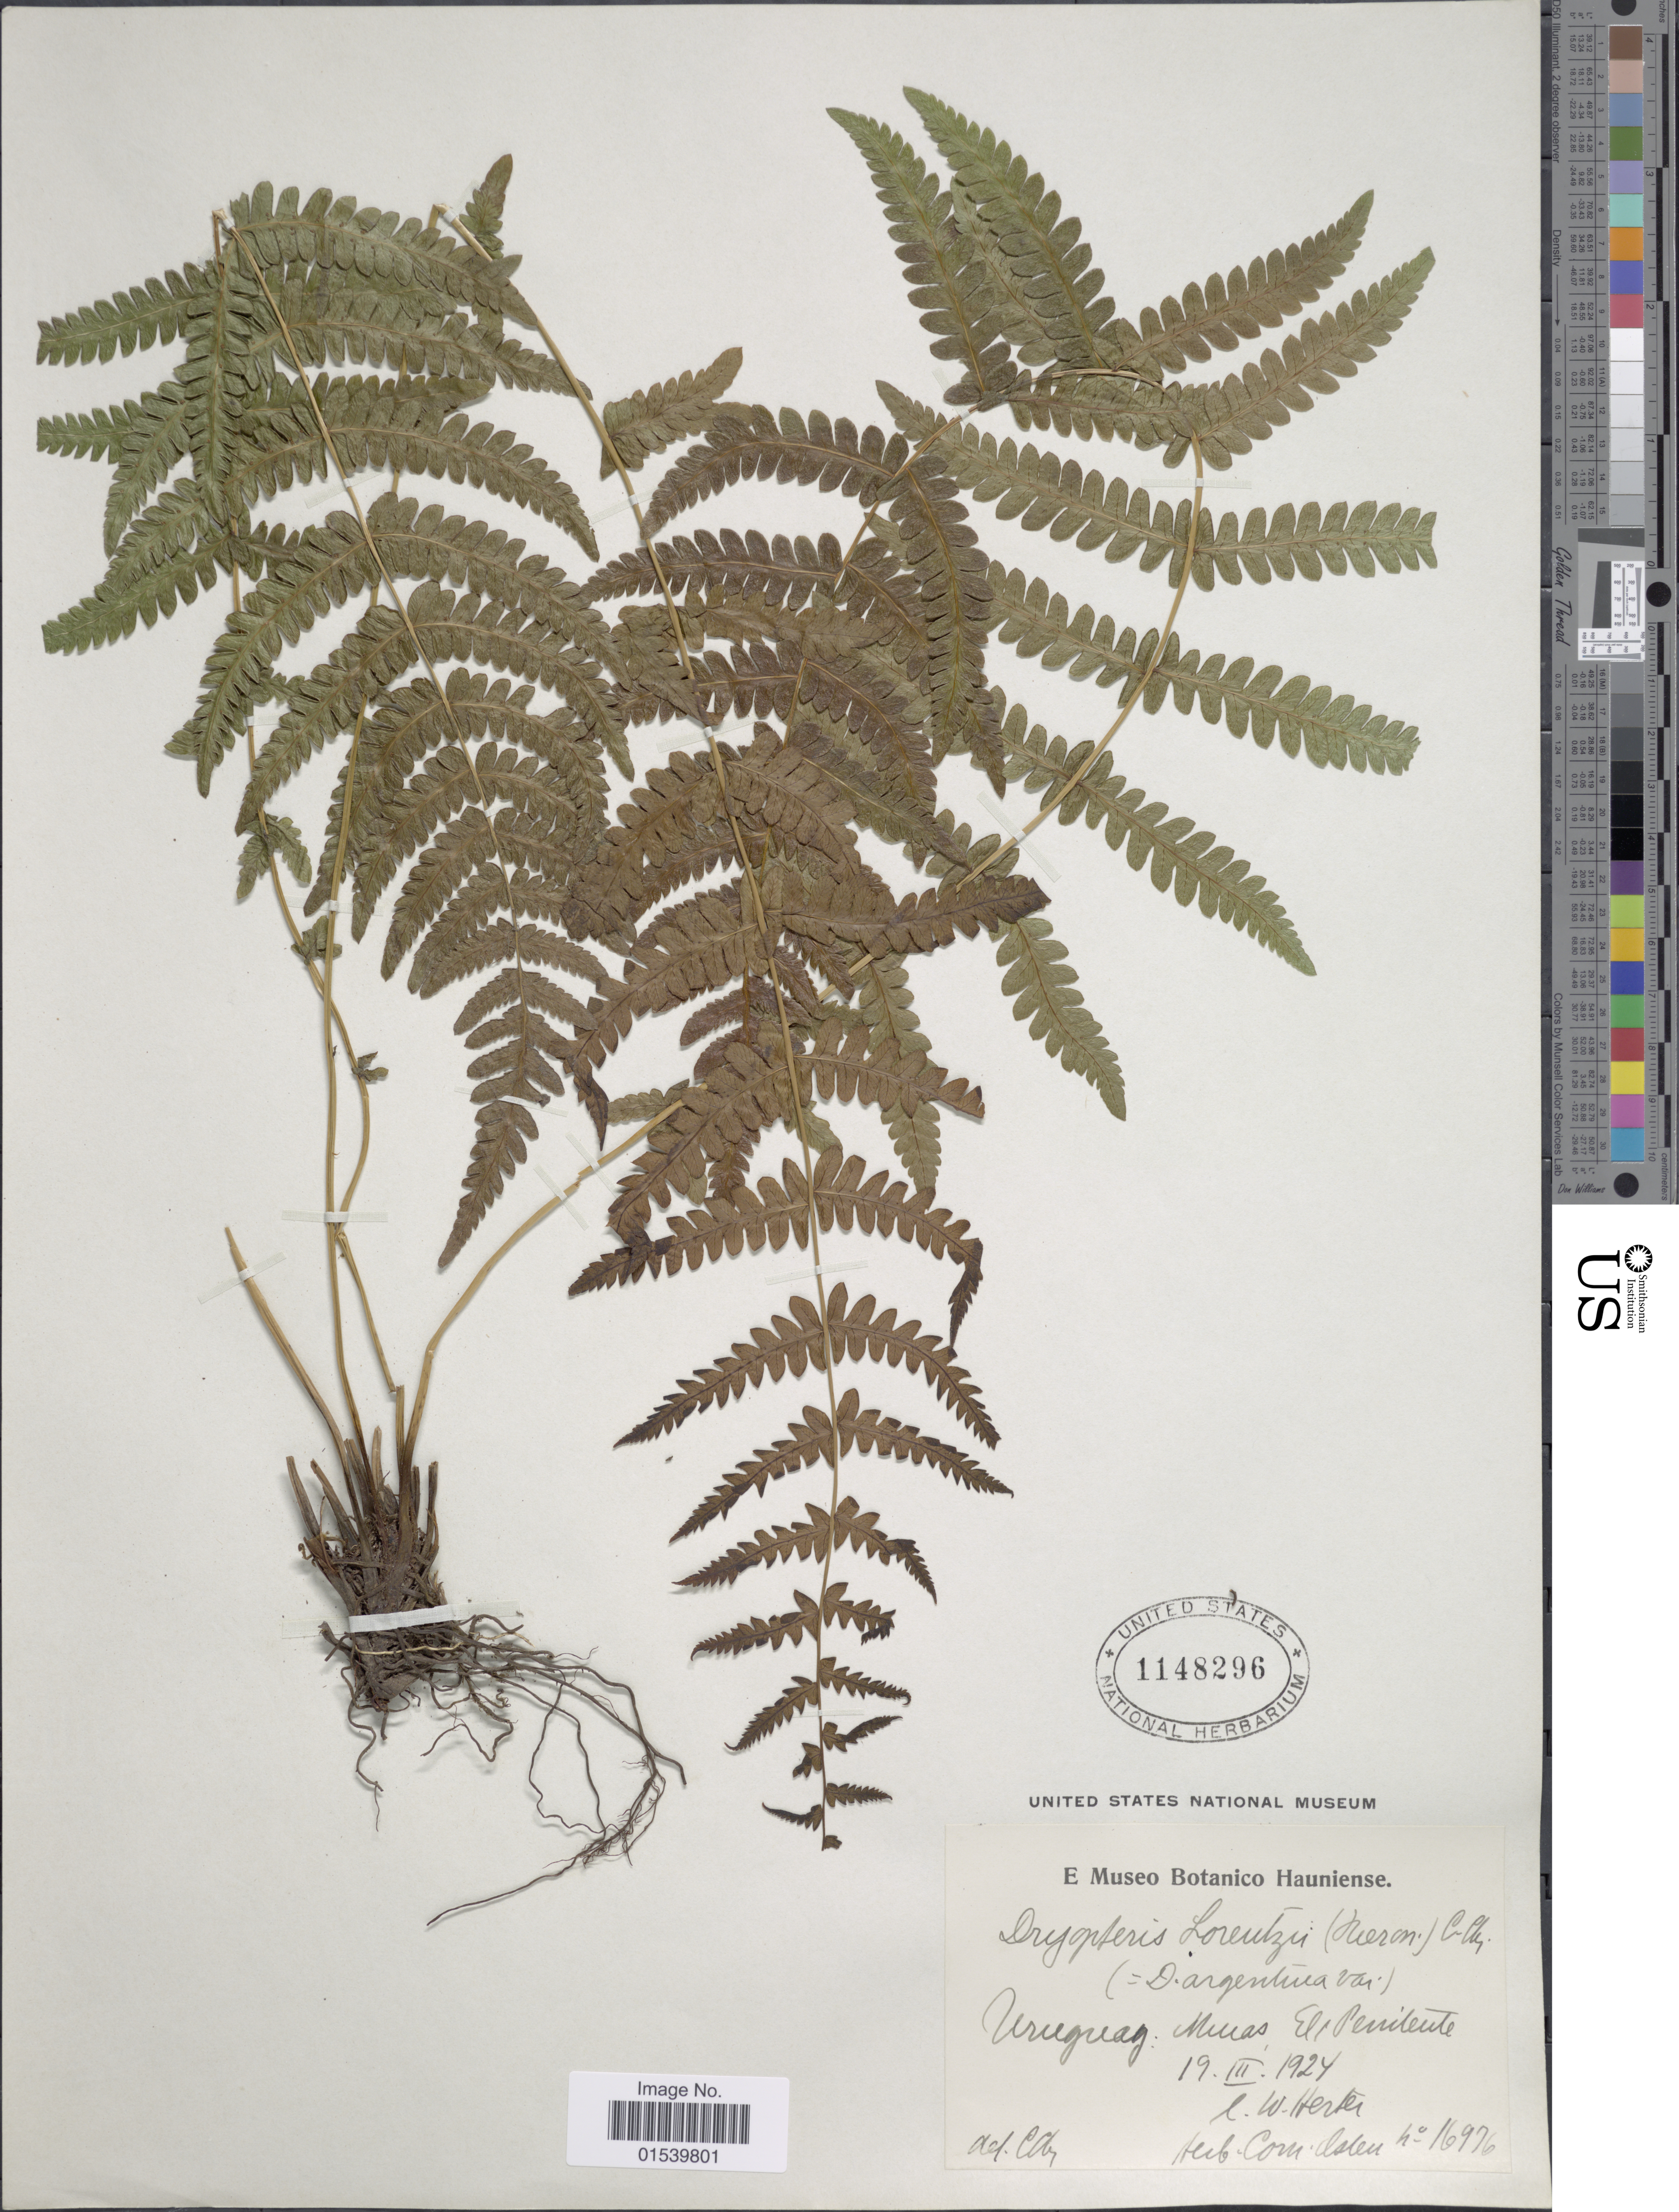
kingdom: Plantae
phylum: Tracheophyta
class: Polypodiopsida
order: Polypodiales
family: Thelypteridaceae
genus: Amauropelta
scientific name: Amauropelta argentina (Hieron.) comb. nov., ined. 2015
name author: (Hieron.)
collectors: W. G. Herter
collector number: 16976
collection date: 1924-03-19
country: Uruguay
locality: El Penitente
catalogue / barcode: US 1148296